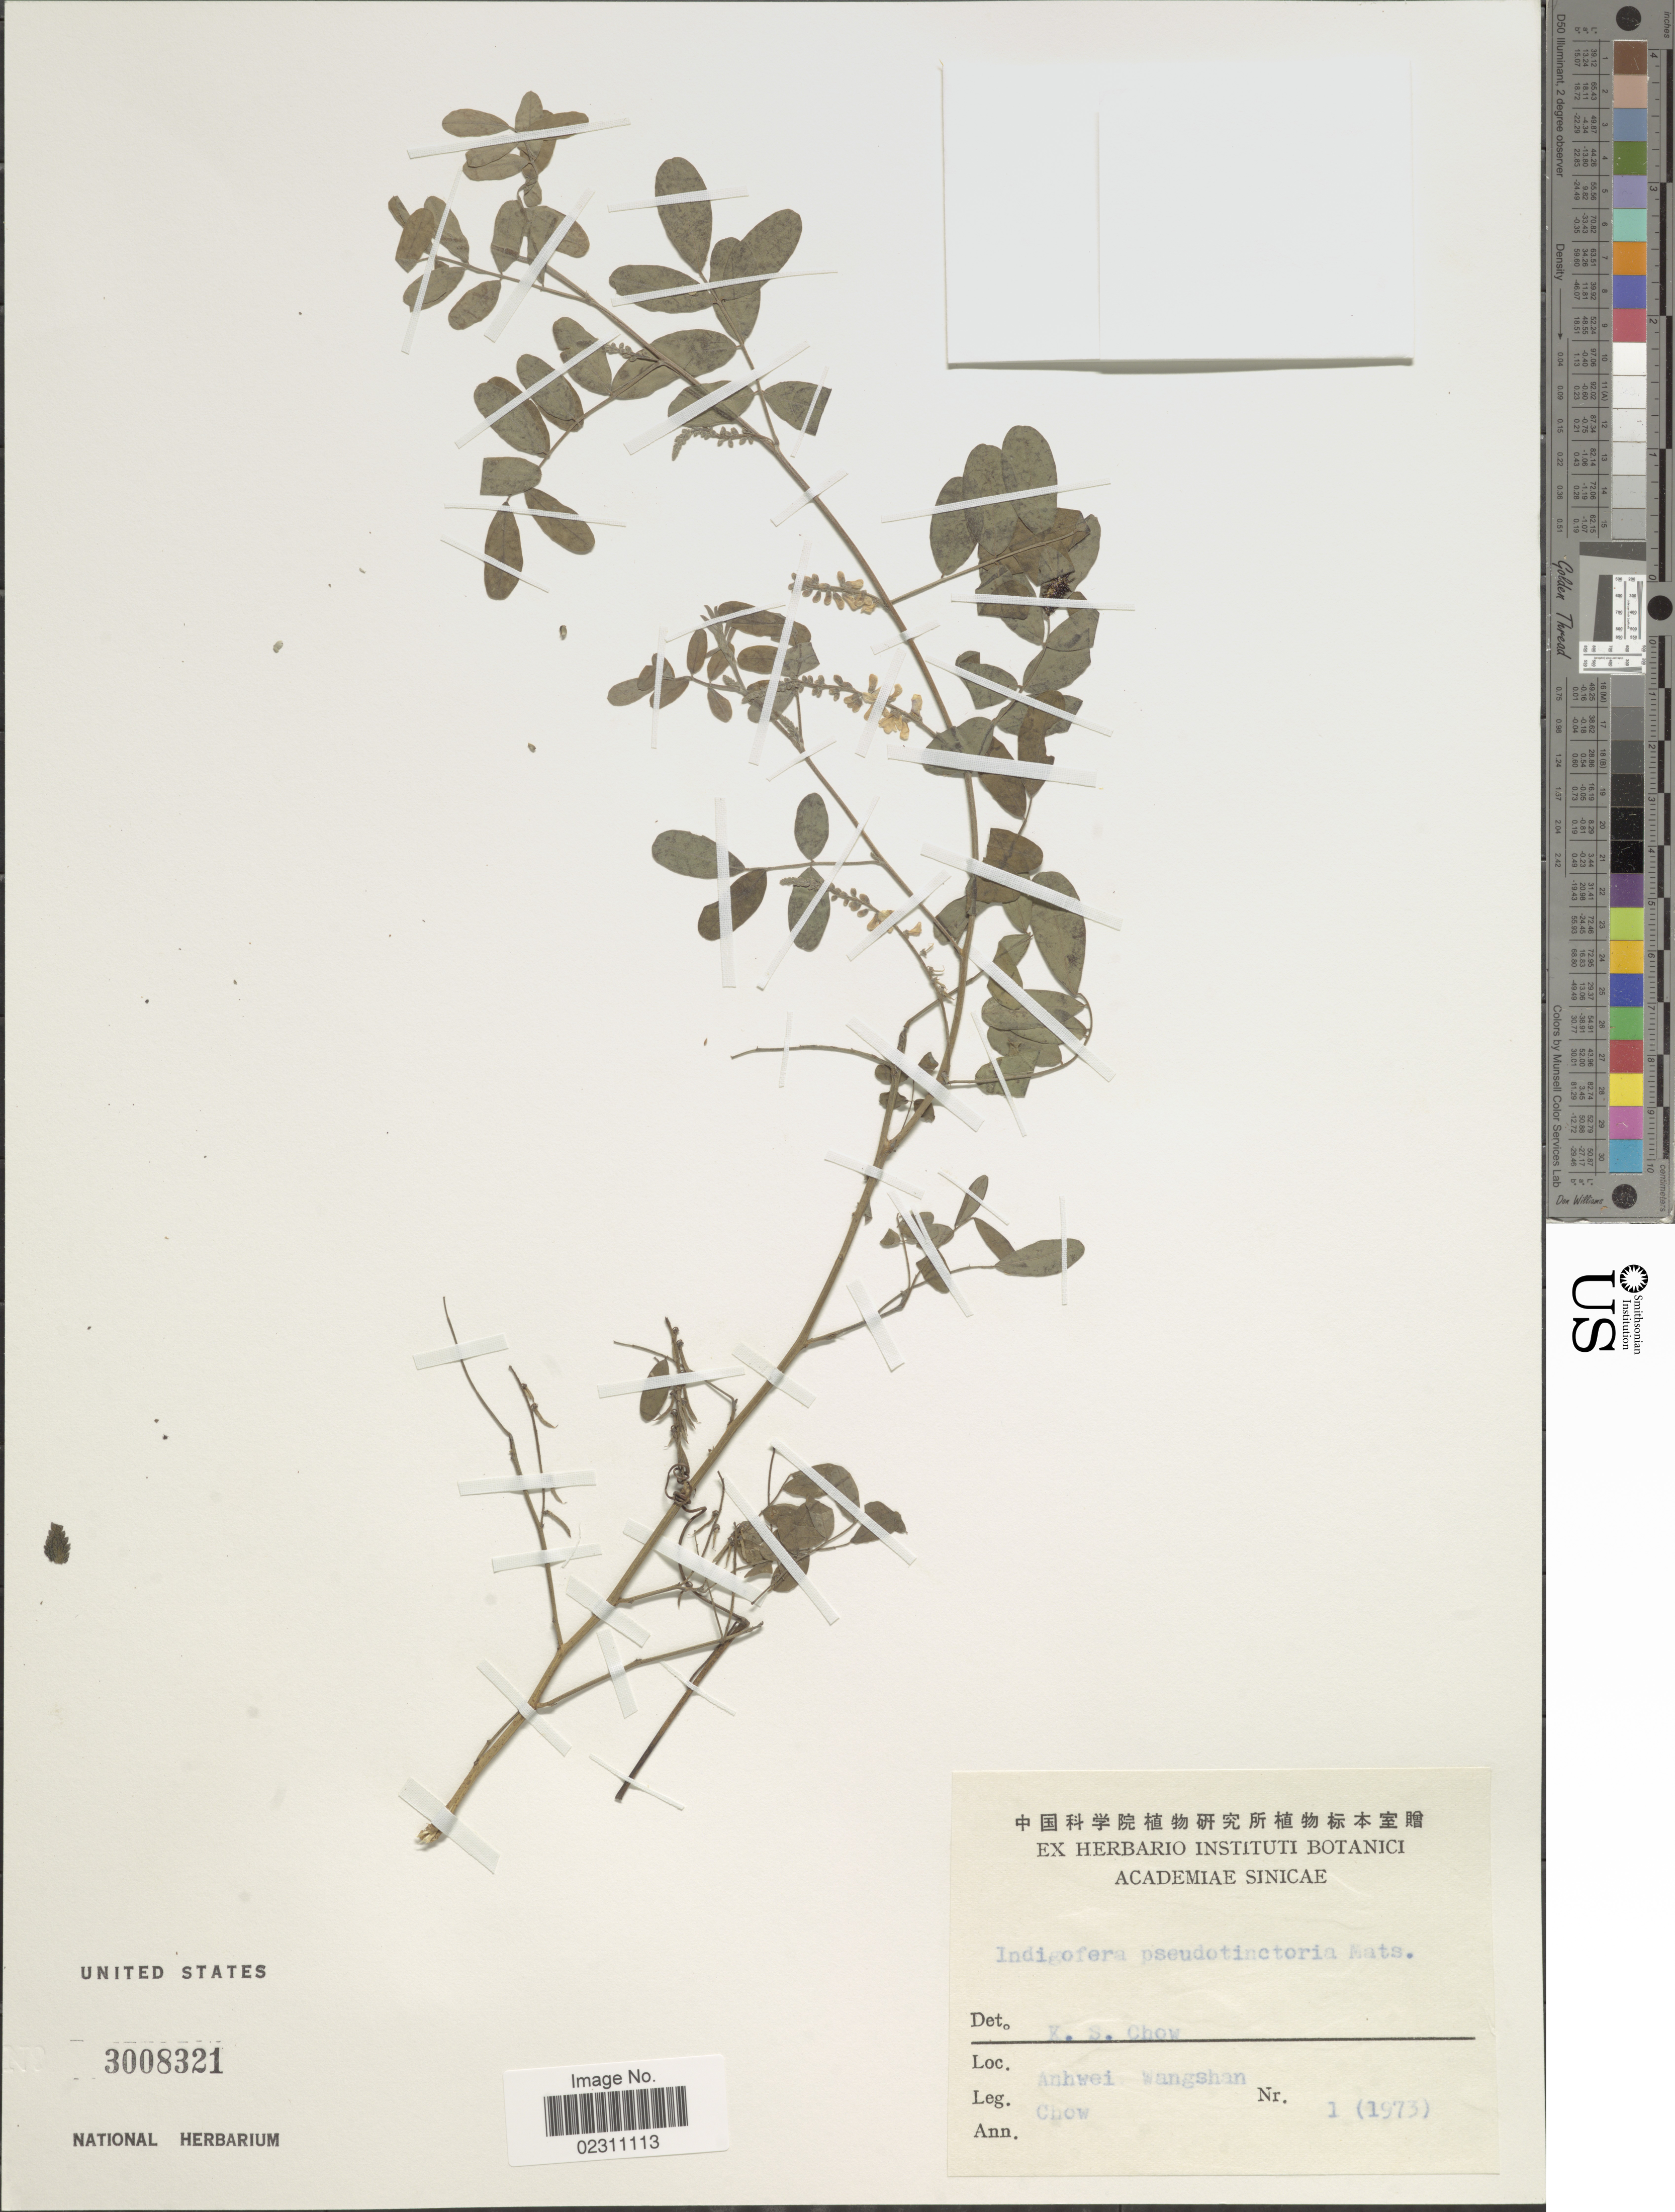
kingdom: Plantae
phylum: Tracheophyta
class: Magnoliopsida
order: Fabales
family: Fabaceae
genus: Indigofera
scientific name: Indigofera pseudotinctoria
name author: Matsum.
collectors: K. S. Chow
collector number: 1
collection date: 1973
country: China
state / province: Anhui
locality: Anhwei Wangshan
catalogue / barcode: US 3008321